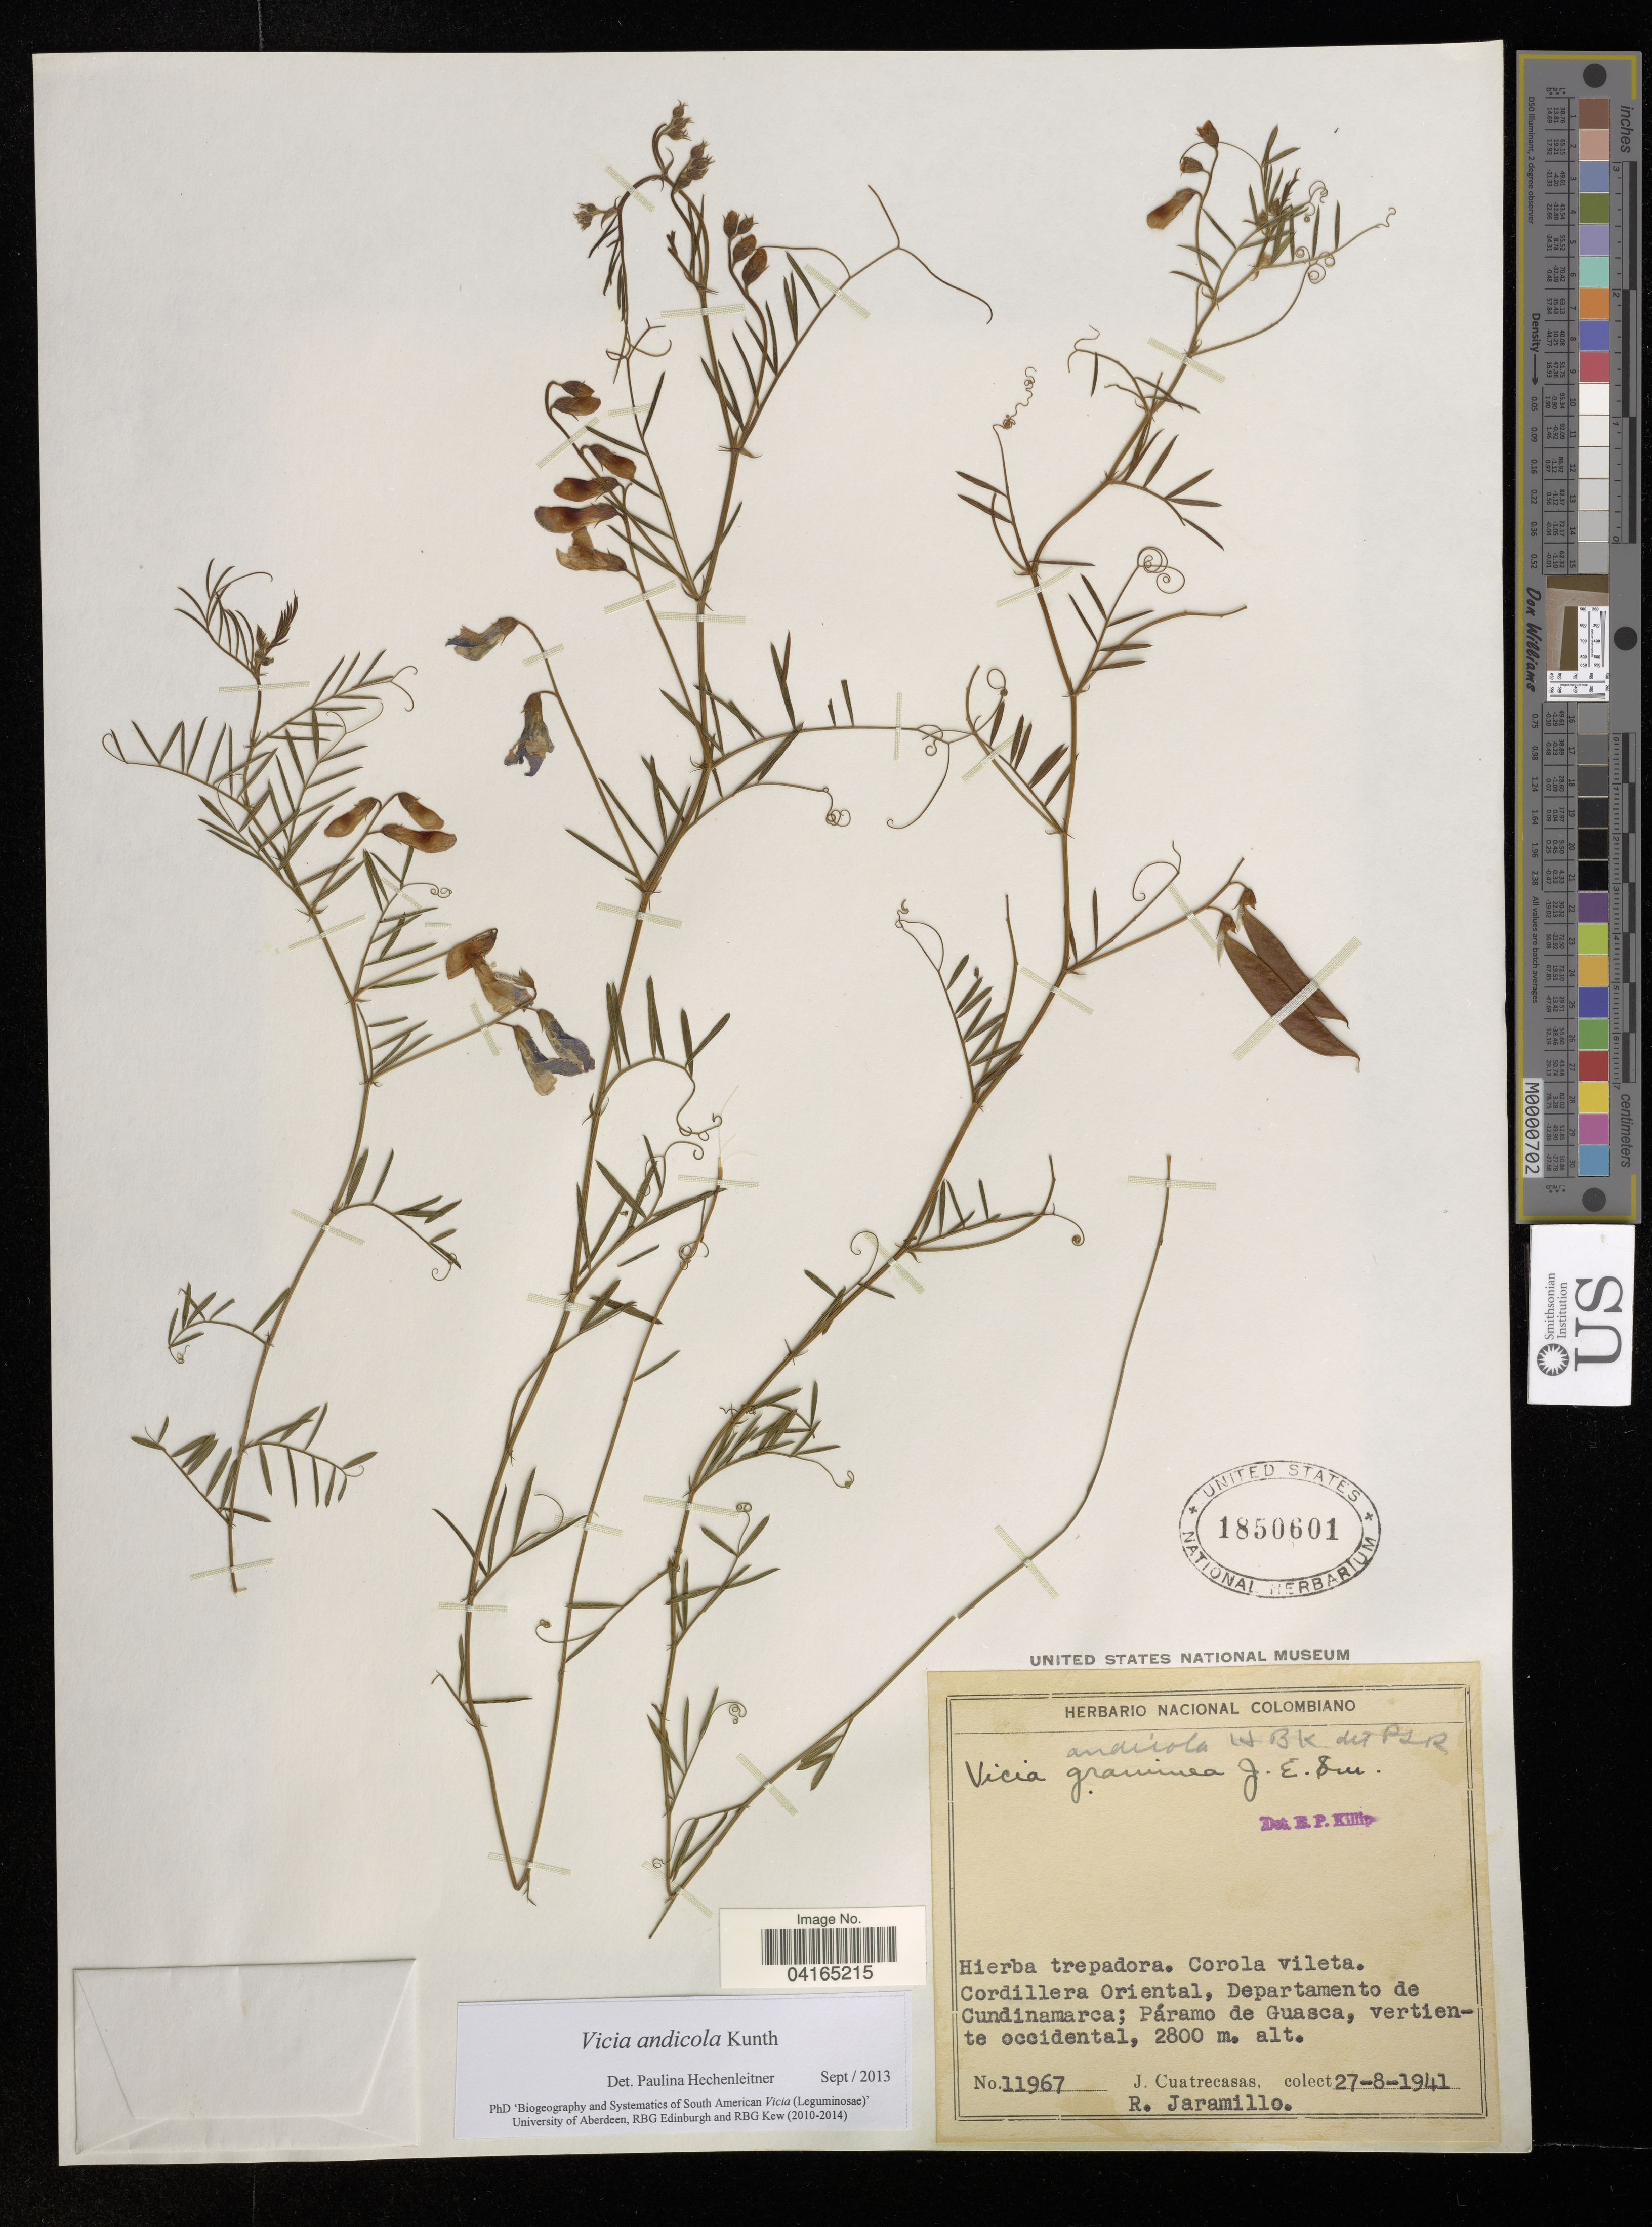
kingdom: Plantae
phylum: Tracheophyta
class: Magnoliopsida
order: Fabales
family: Fabaceae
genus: Vicia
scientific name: Vicia andicola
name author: Kunth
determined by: Hechenleitner, Paulina, RBG Edinburgh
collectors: J. Cuatrecasas & R. Jaramillo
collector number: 11967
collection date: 1941-08-27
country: Colombia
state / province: Cundinamarca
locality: Cordillera Oriental, Departamento de Cundinamarca; Páramo de Guasca, vertiente occidental.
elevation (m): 2800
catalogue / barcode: US 1850601